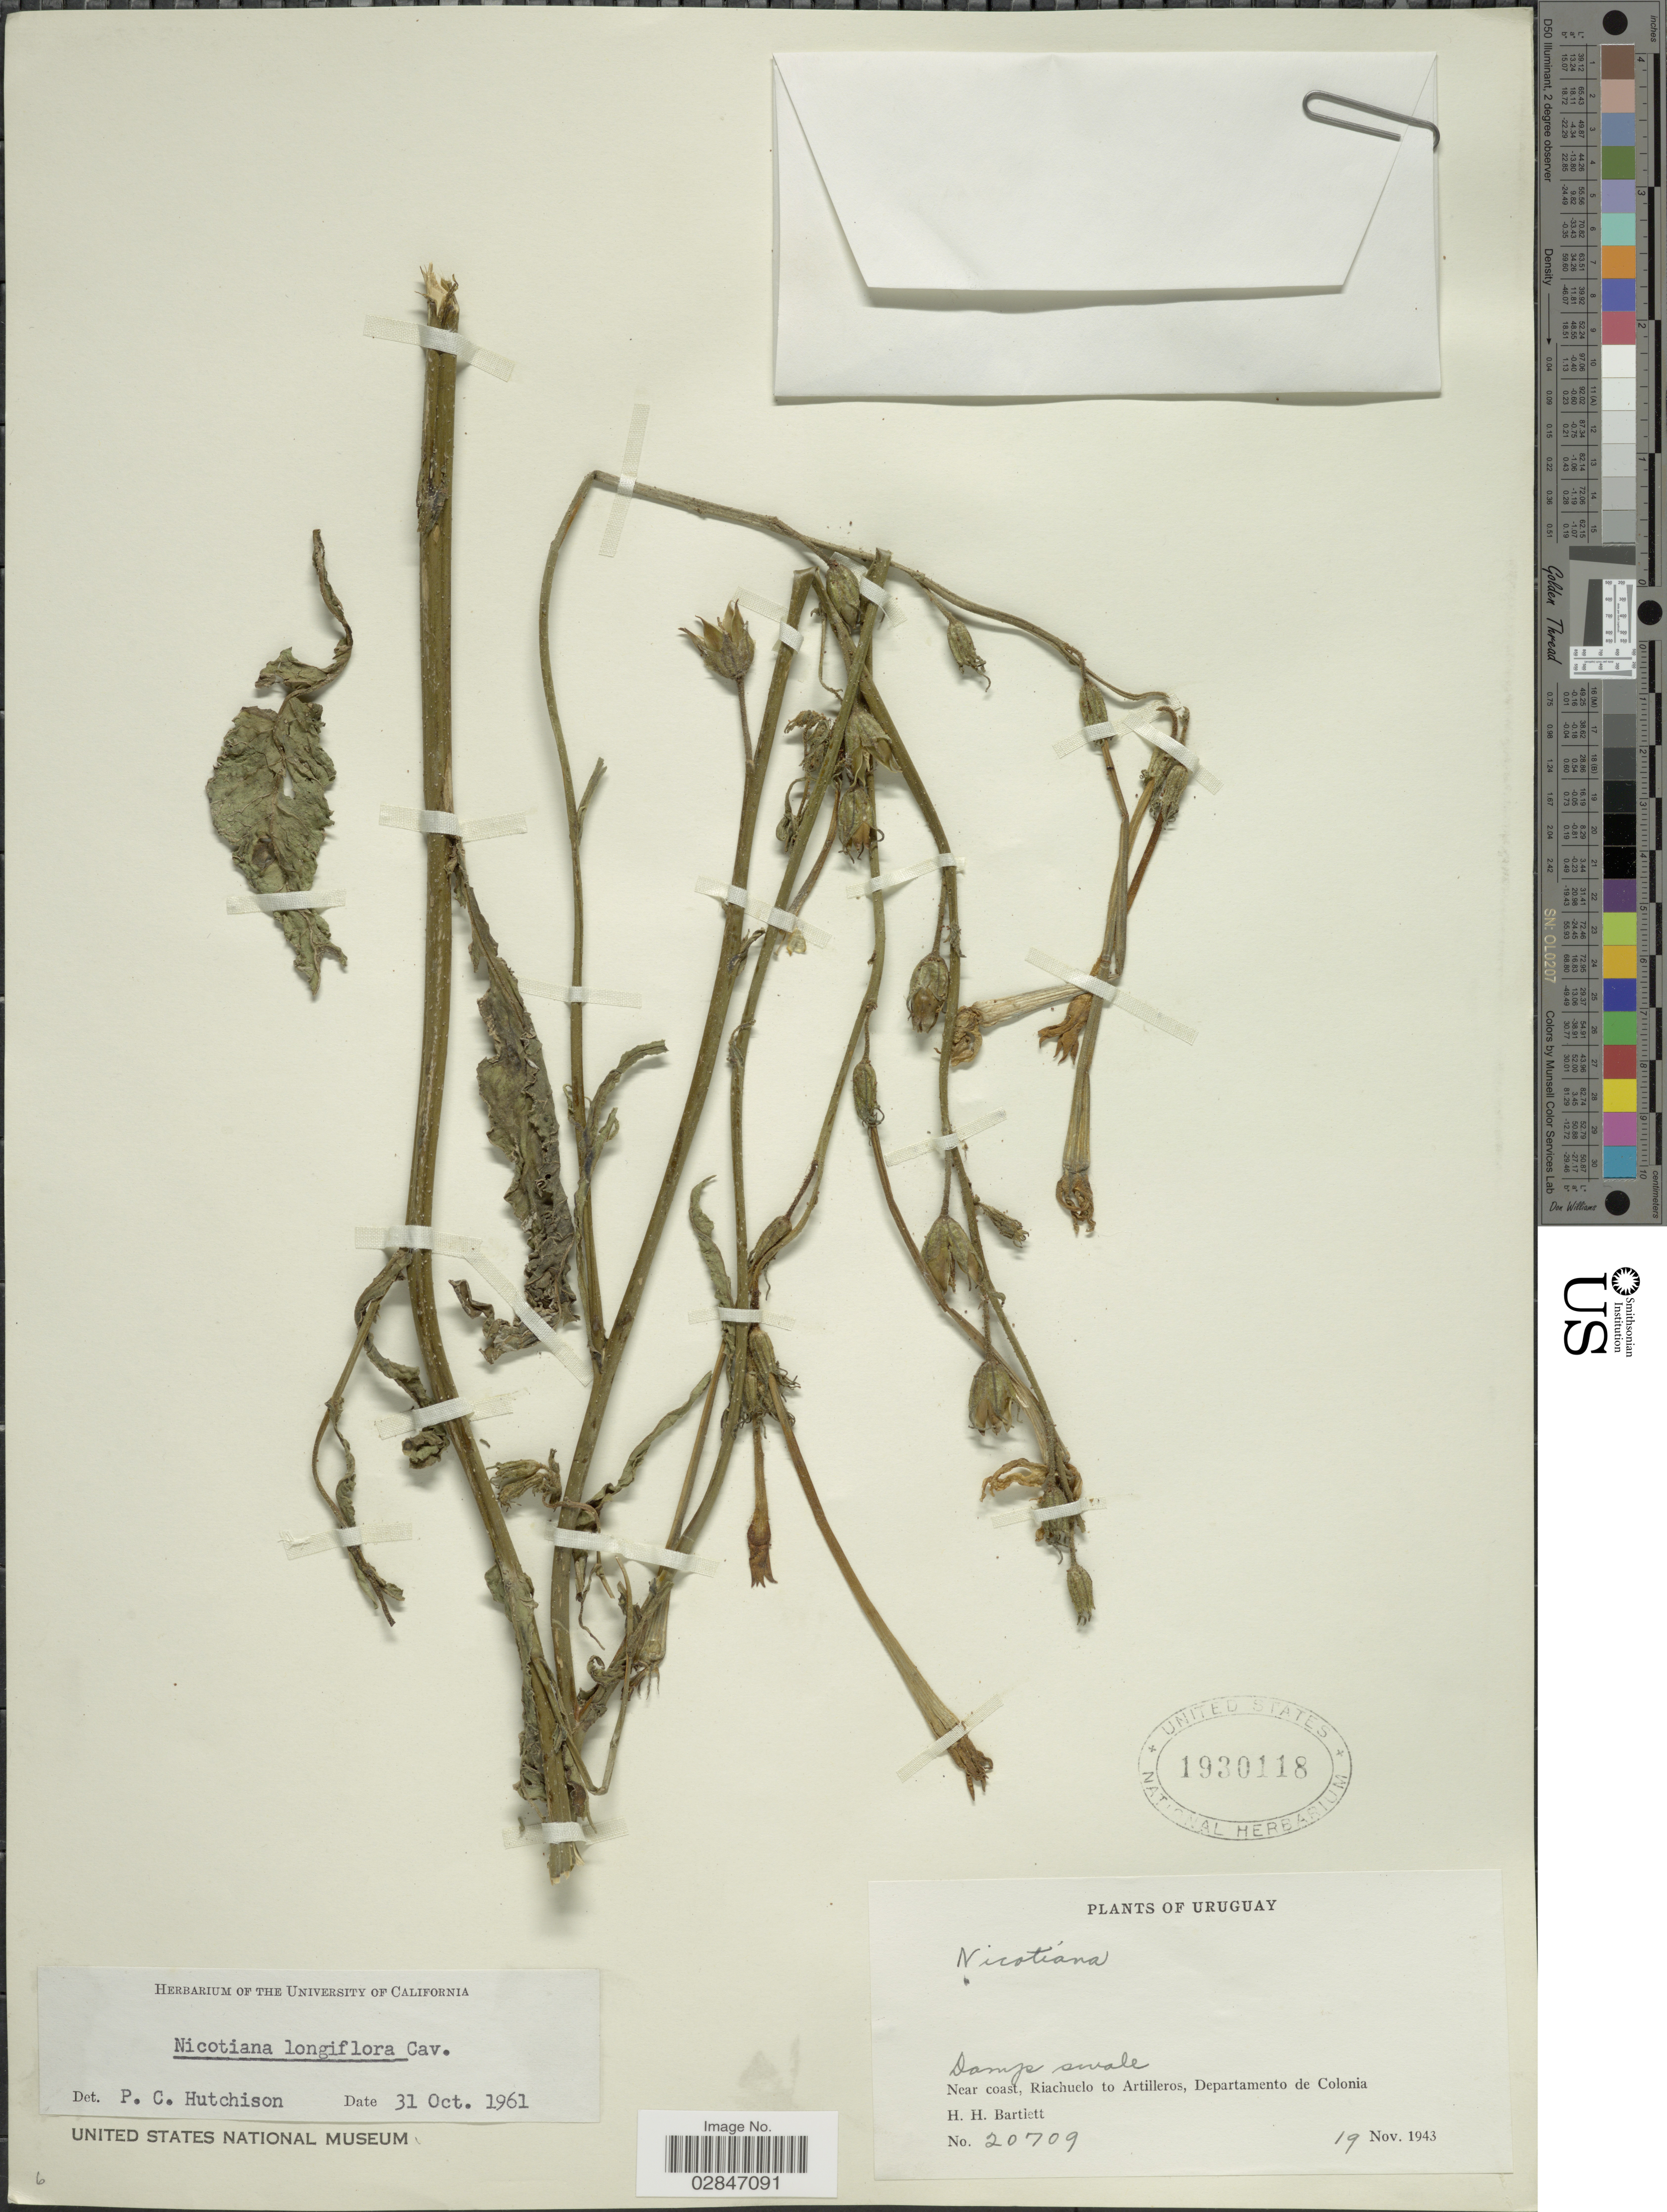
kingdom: Plantae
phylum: Tracheophyta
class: Magnoliopsida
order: Solanales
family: Solanaceae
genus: Nicotiana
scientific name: Nicotiana longiflora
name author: Cav.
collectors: H. H. Bartlett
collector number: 20709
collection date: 1943-11-19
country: Uruguay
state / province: Colonia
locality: Near coast, Riachuclo to Artilleros, Departamento de Colombia.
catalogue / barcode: US 1930118